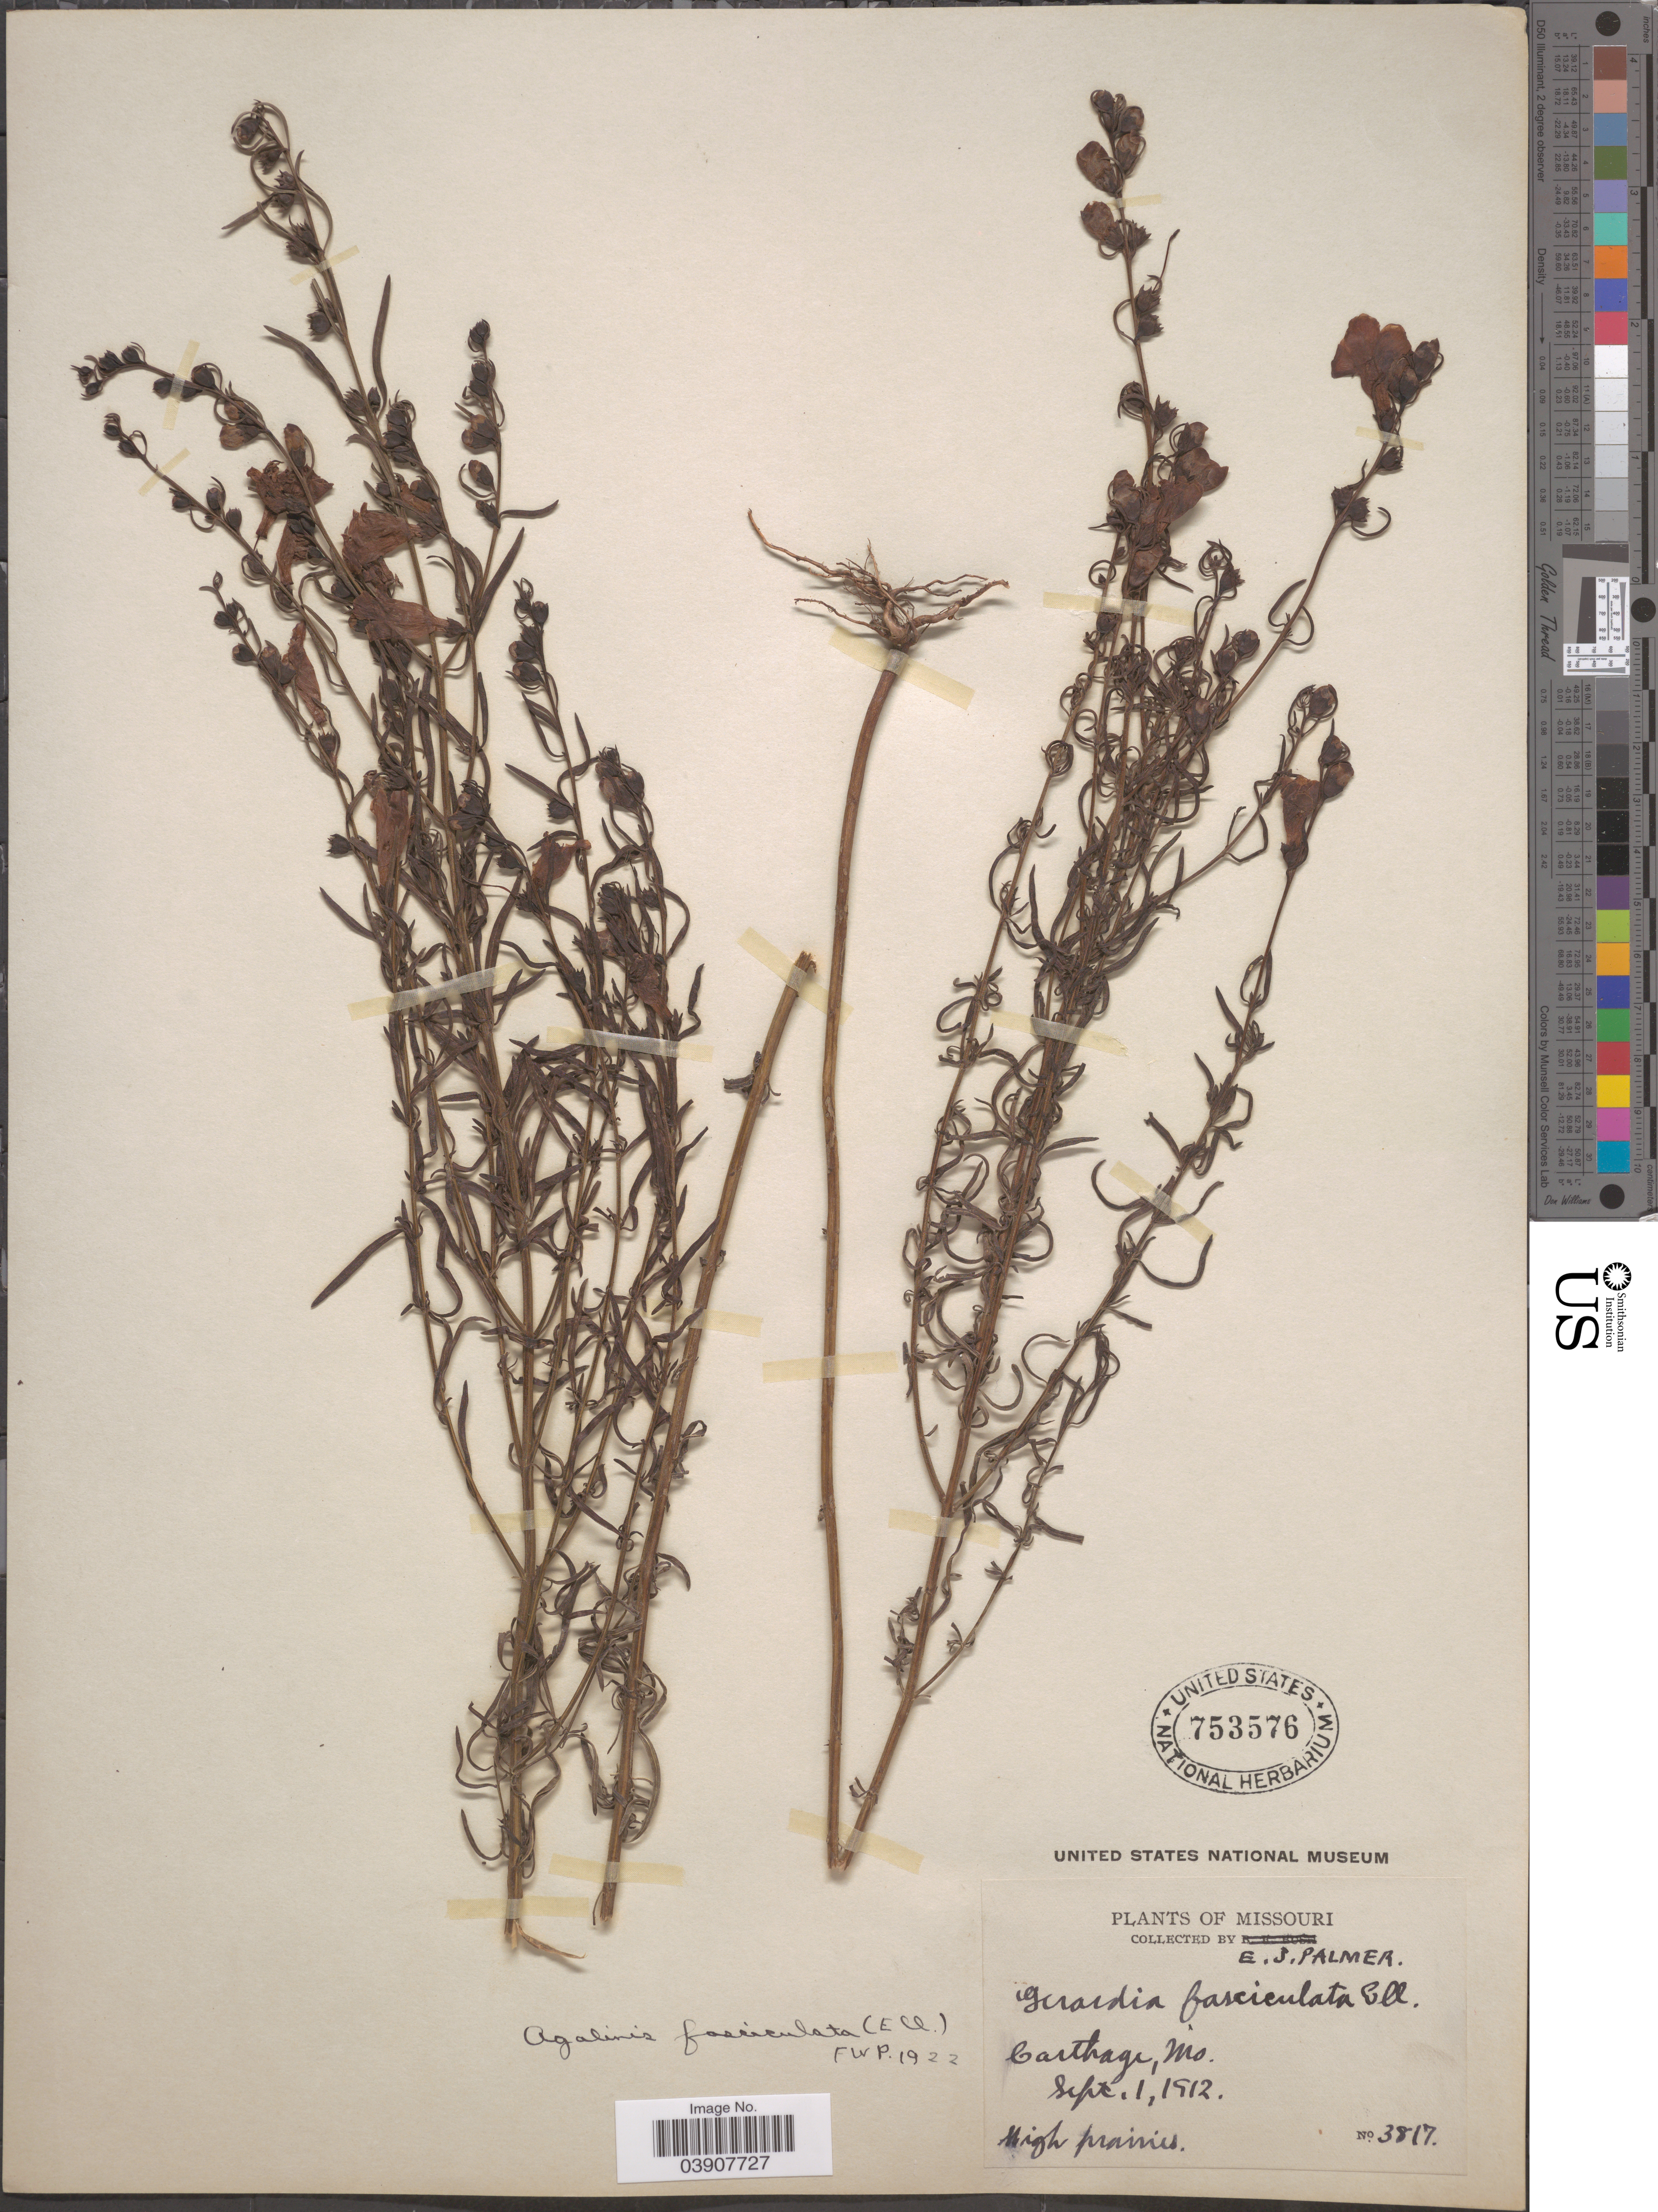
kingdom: Plantae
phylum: Tracheophyta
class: Magnoliopsida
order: Lamiales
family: Orobanchaceae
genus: Agalinis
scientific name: Agalinis fasciculata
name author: (Elliott) Raf.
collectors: E. J. Palmer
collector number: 3817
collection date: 1912-09-01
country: United States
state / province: Missouri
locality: Carthage.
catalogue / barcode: US 753576